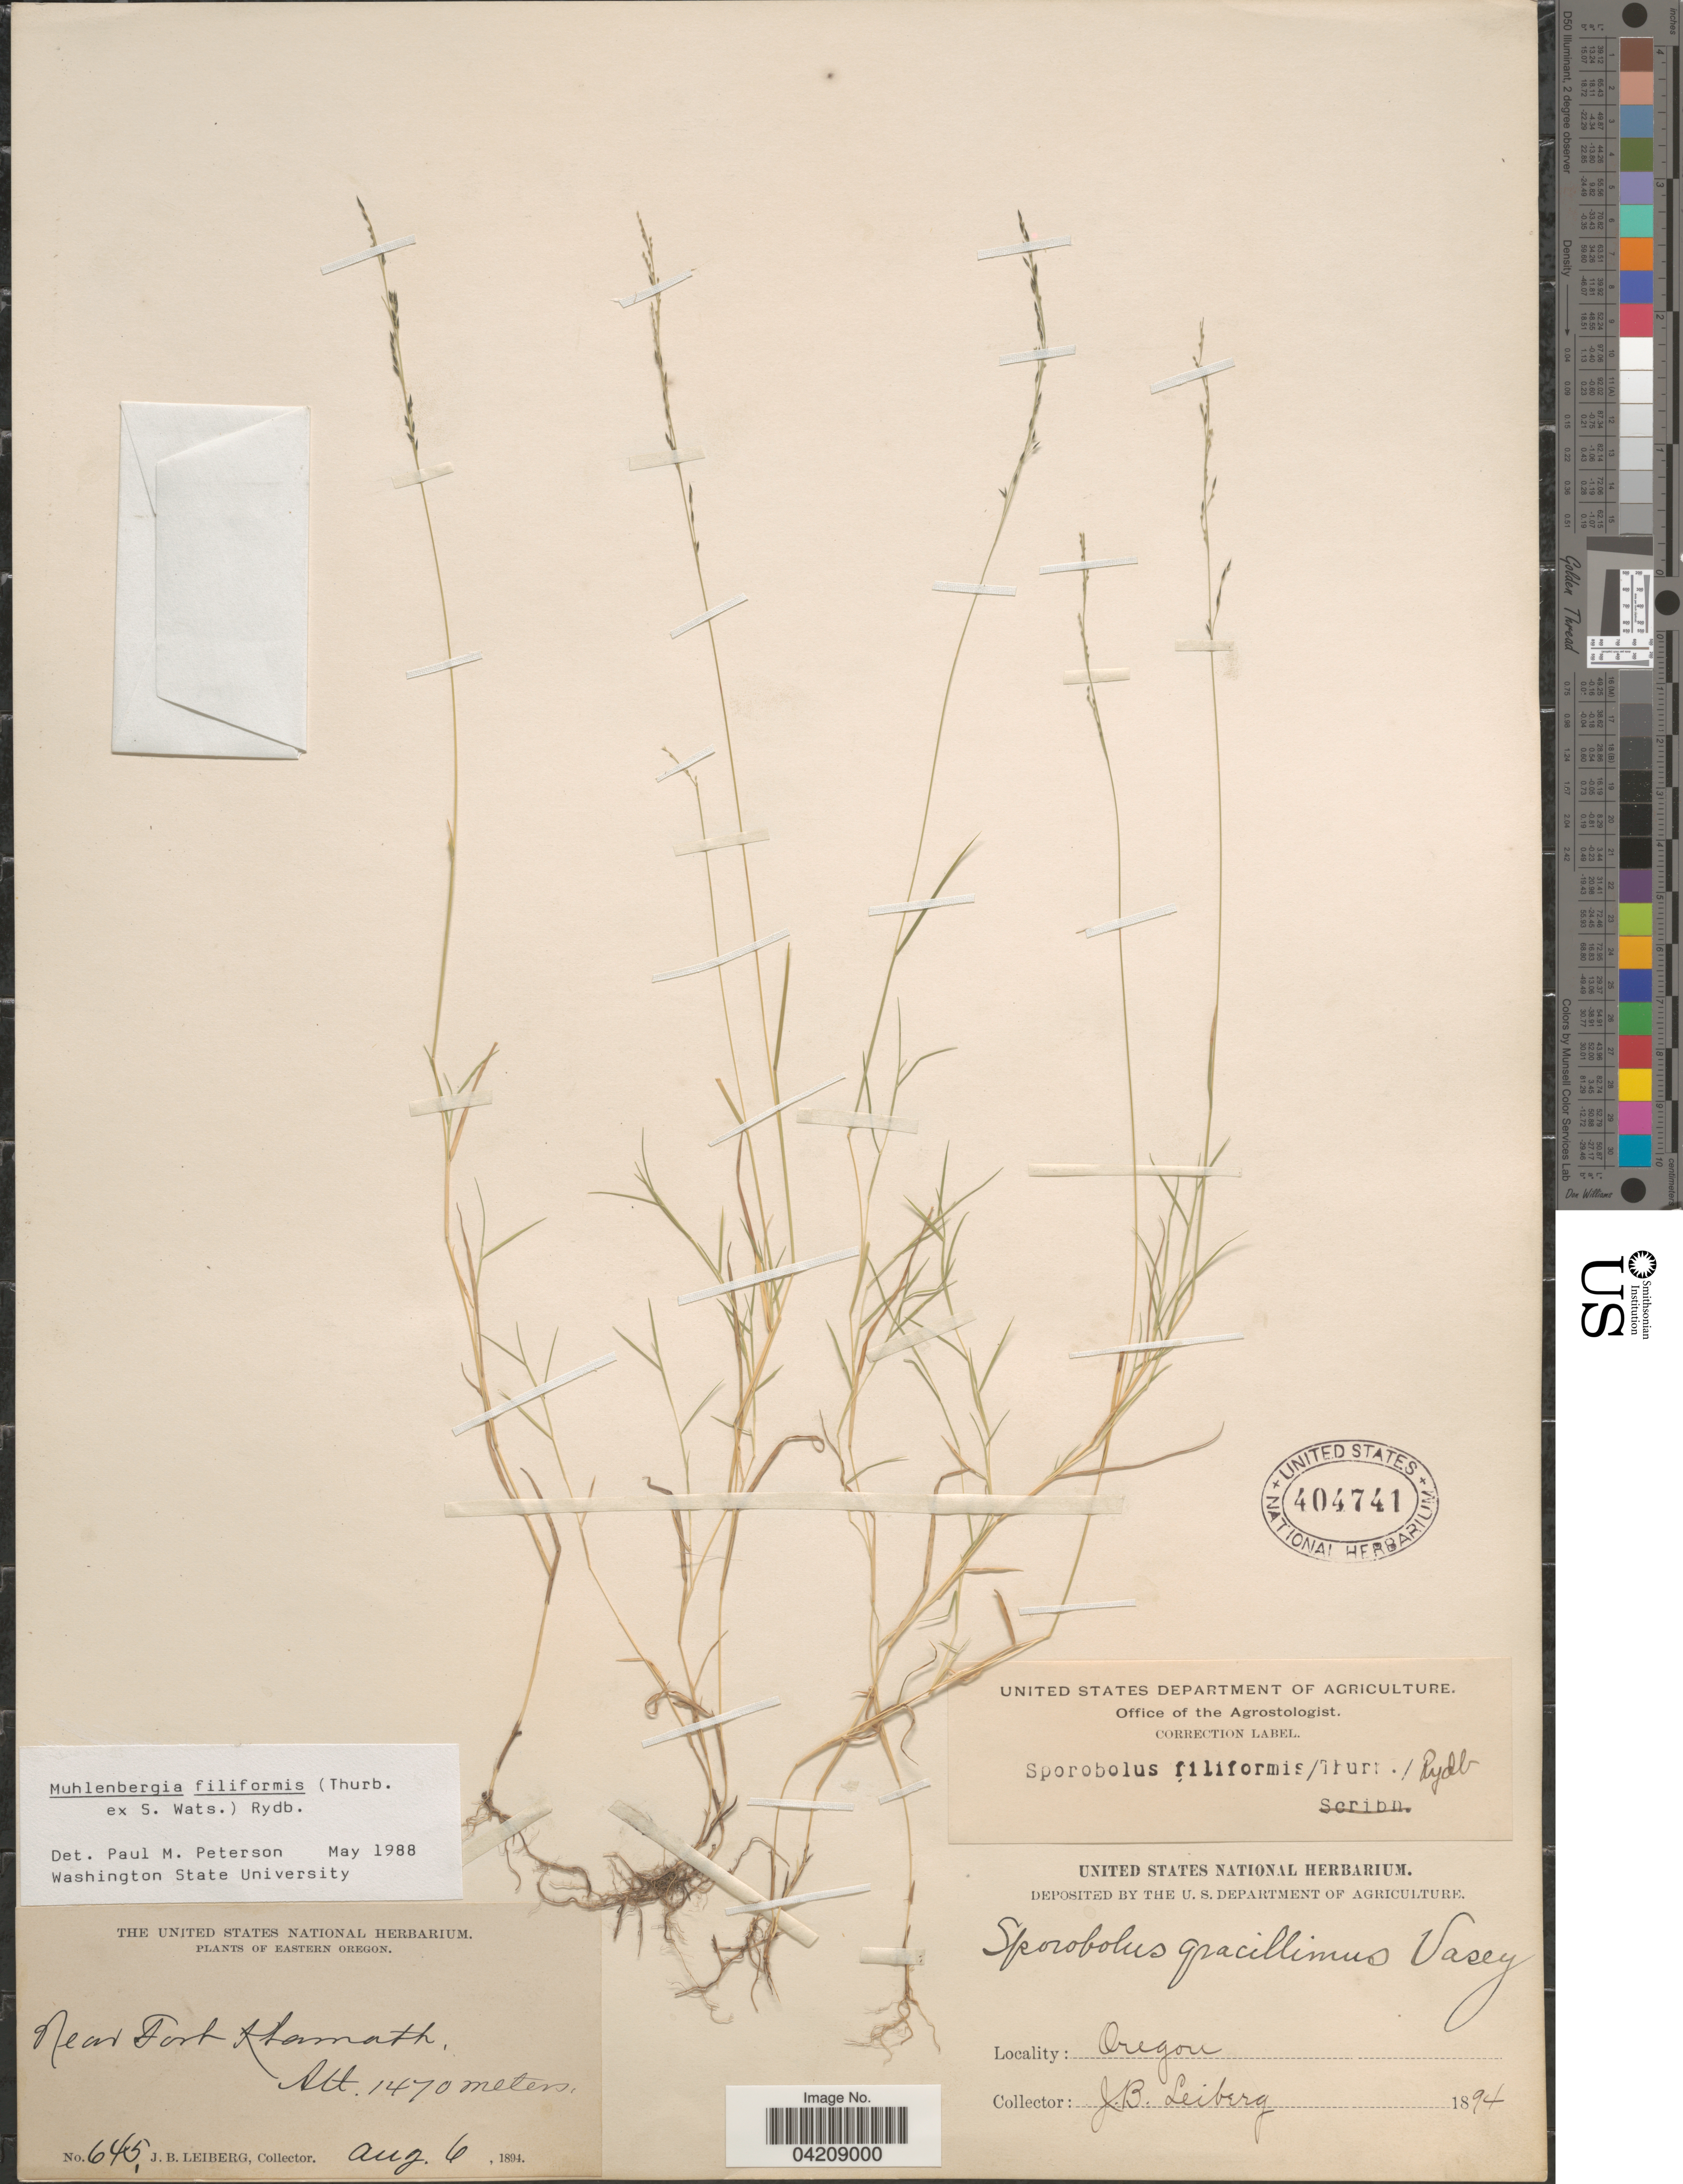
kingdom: Plantae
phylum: Tracheophyta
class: Liliopsida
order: Poales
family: Poaceae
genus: Muhlenbergia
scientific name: Muhlenbergia filiformis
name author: (Thurb. ex S. Watson) Rydb.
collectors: J. B. Leiberg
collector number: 645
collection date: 1894-08-06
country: United States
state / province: Oregon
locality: Eastern Oregon.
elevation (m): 1470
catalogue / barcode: US 404741